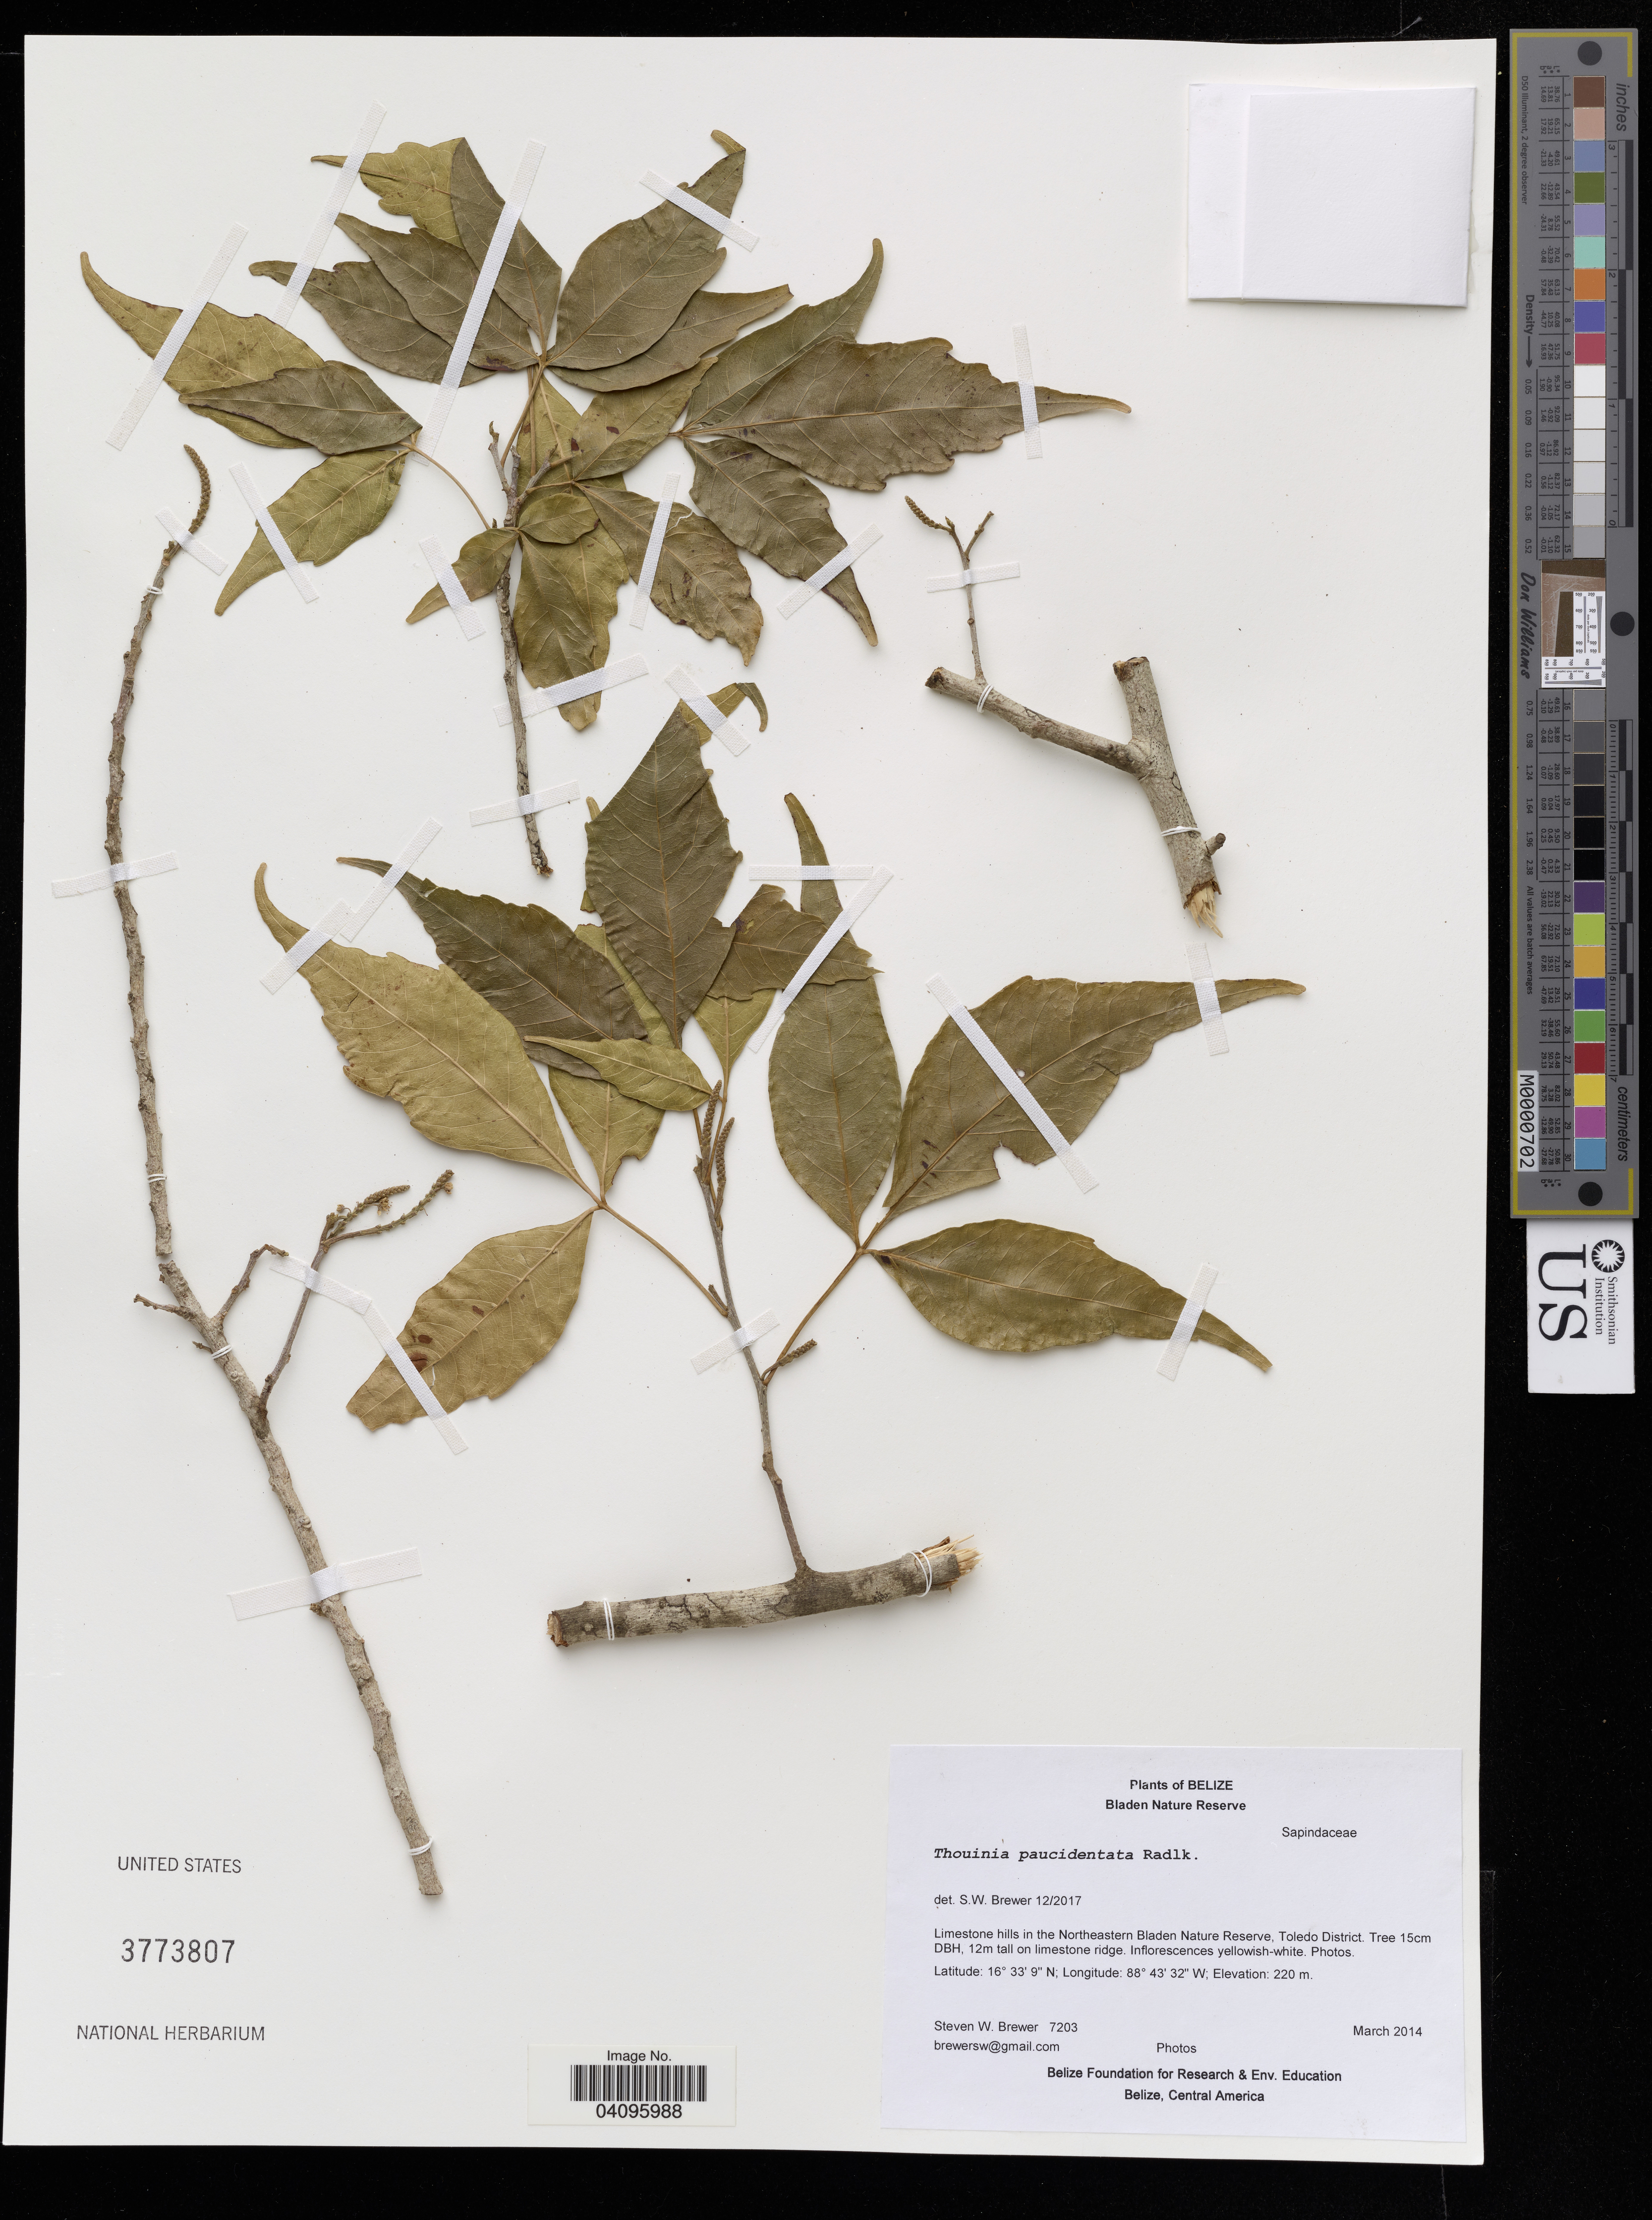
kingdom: Plantae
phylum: Tracheophyta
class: Magnoliopsida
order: Sapindales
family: Sapindaceae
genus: Thouinia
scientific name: Thouinia maestrensis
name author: Lippold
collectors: S. Brewer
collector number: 7203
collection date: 2014-03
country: Belize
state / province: Toledo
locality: Limestone hills in the Northeastern Bladen Nature Reserve.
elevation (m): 220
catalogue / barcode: US 3773807